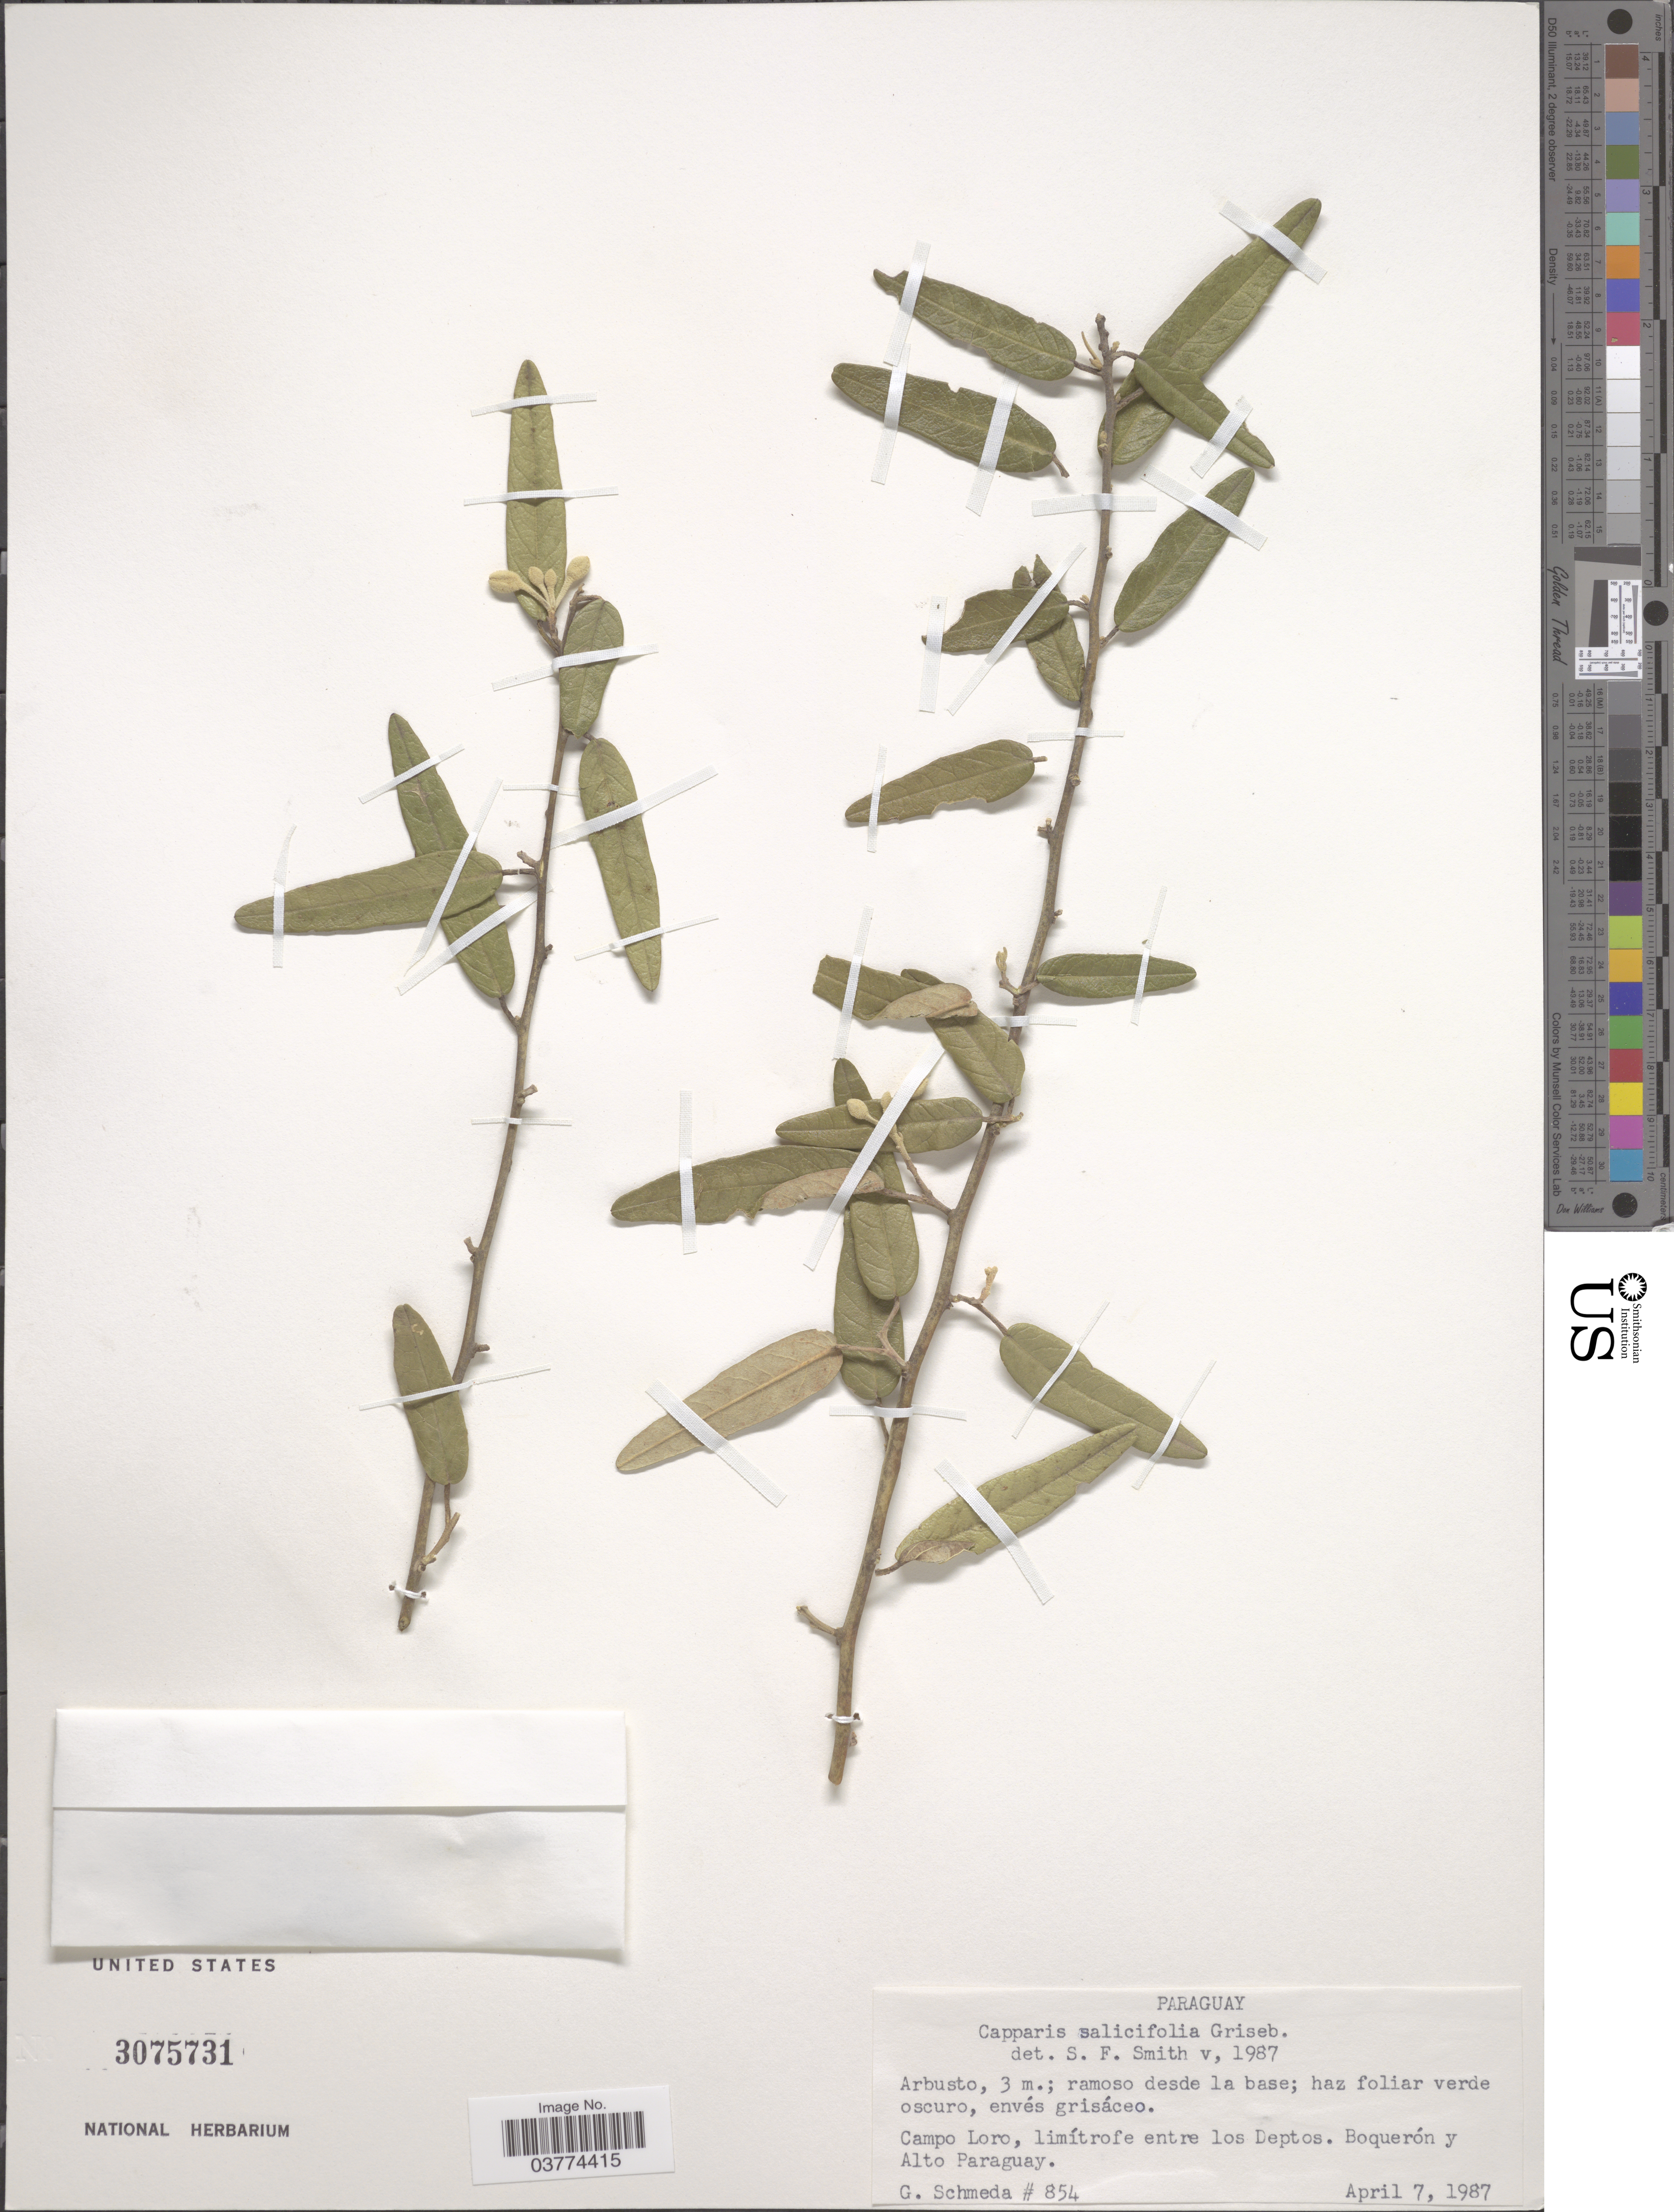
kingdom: Plantae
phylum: Tracheophyta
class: Magnoliopsida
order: Brassicales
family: Capparaceae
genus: Sarcotoxicum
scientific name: Sarcotoxicum salicifolium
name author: (Griseb.) Cornejo & Iltis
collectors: G. Schmeda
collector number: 854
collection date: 1987-04-07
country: Paraguay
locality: Campo Loro, limítrofe entre los Deptos. Boquerón y Alto Paraguay.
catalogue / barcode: US 3075731